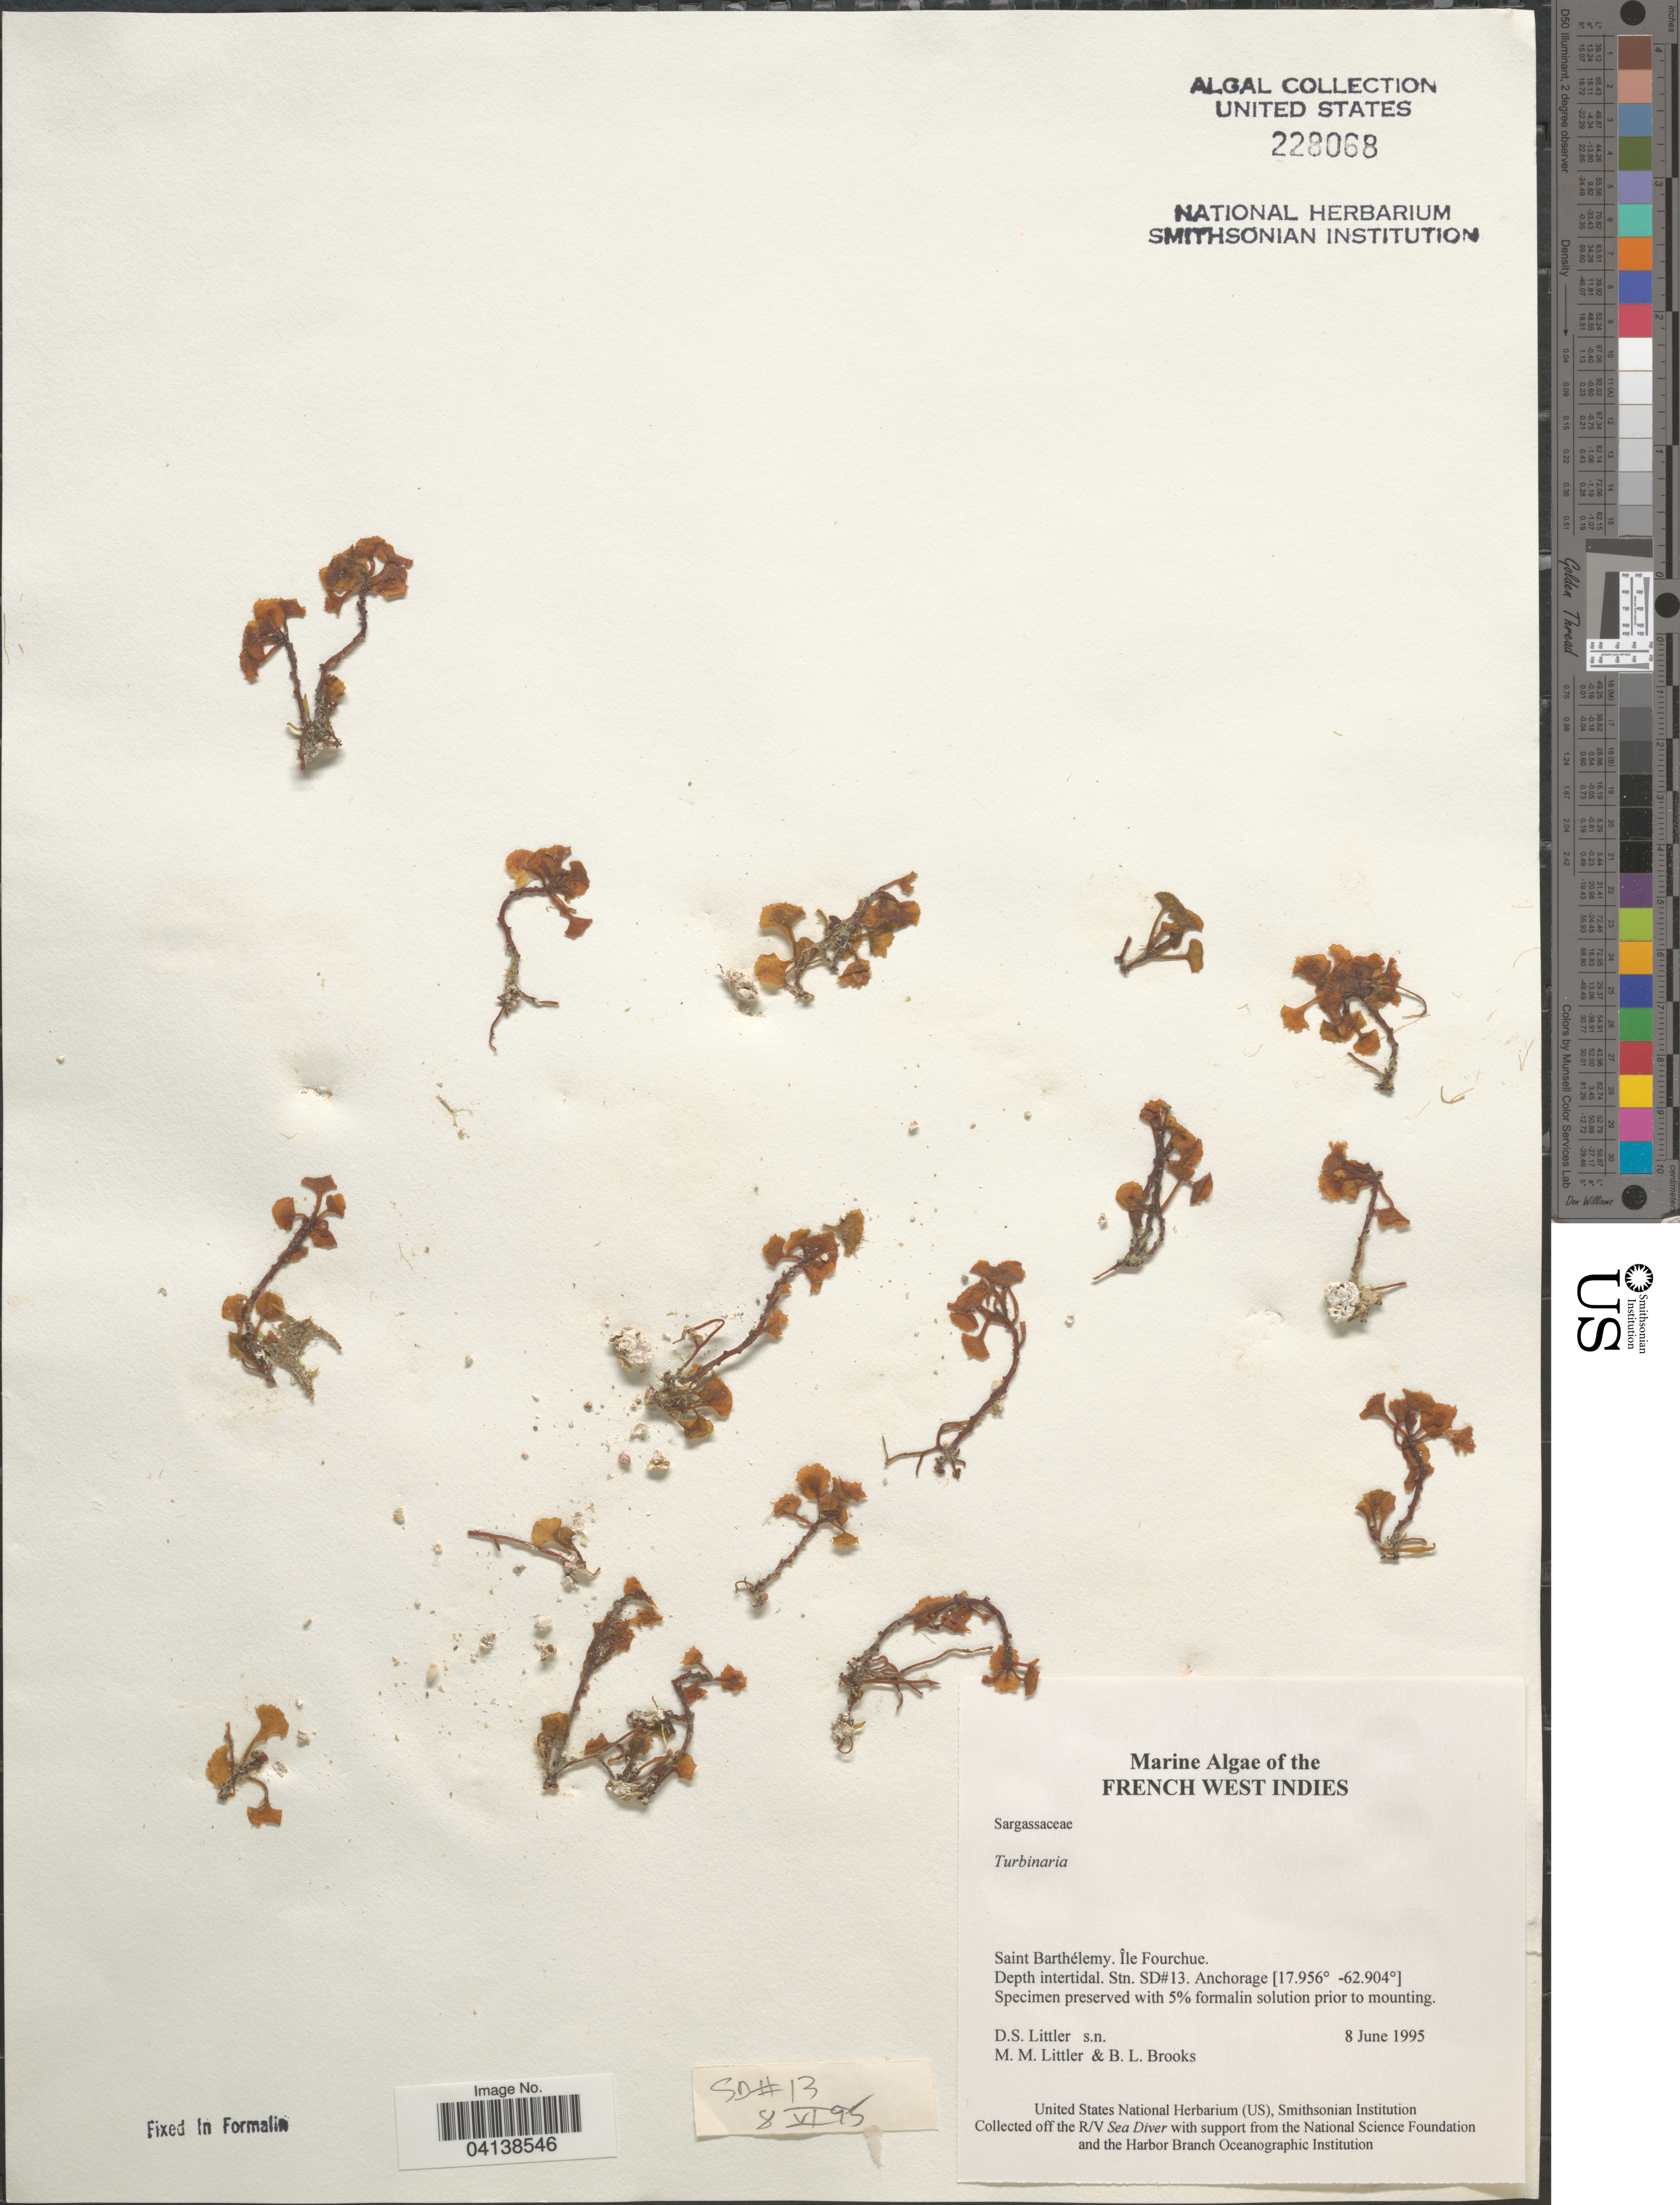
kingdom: Chromista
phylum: Ochrophyta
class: Phaeophyceae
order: Fucales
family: Sargassaceae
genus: Turbinaria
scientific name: Turbinaria sp.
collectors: D. S. Littler & B. Brooks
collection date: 1995-06-08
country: Saint Barthélemy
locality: French West Indies. Île Fourchue. Stn. SD#13.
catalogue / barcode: US 228068